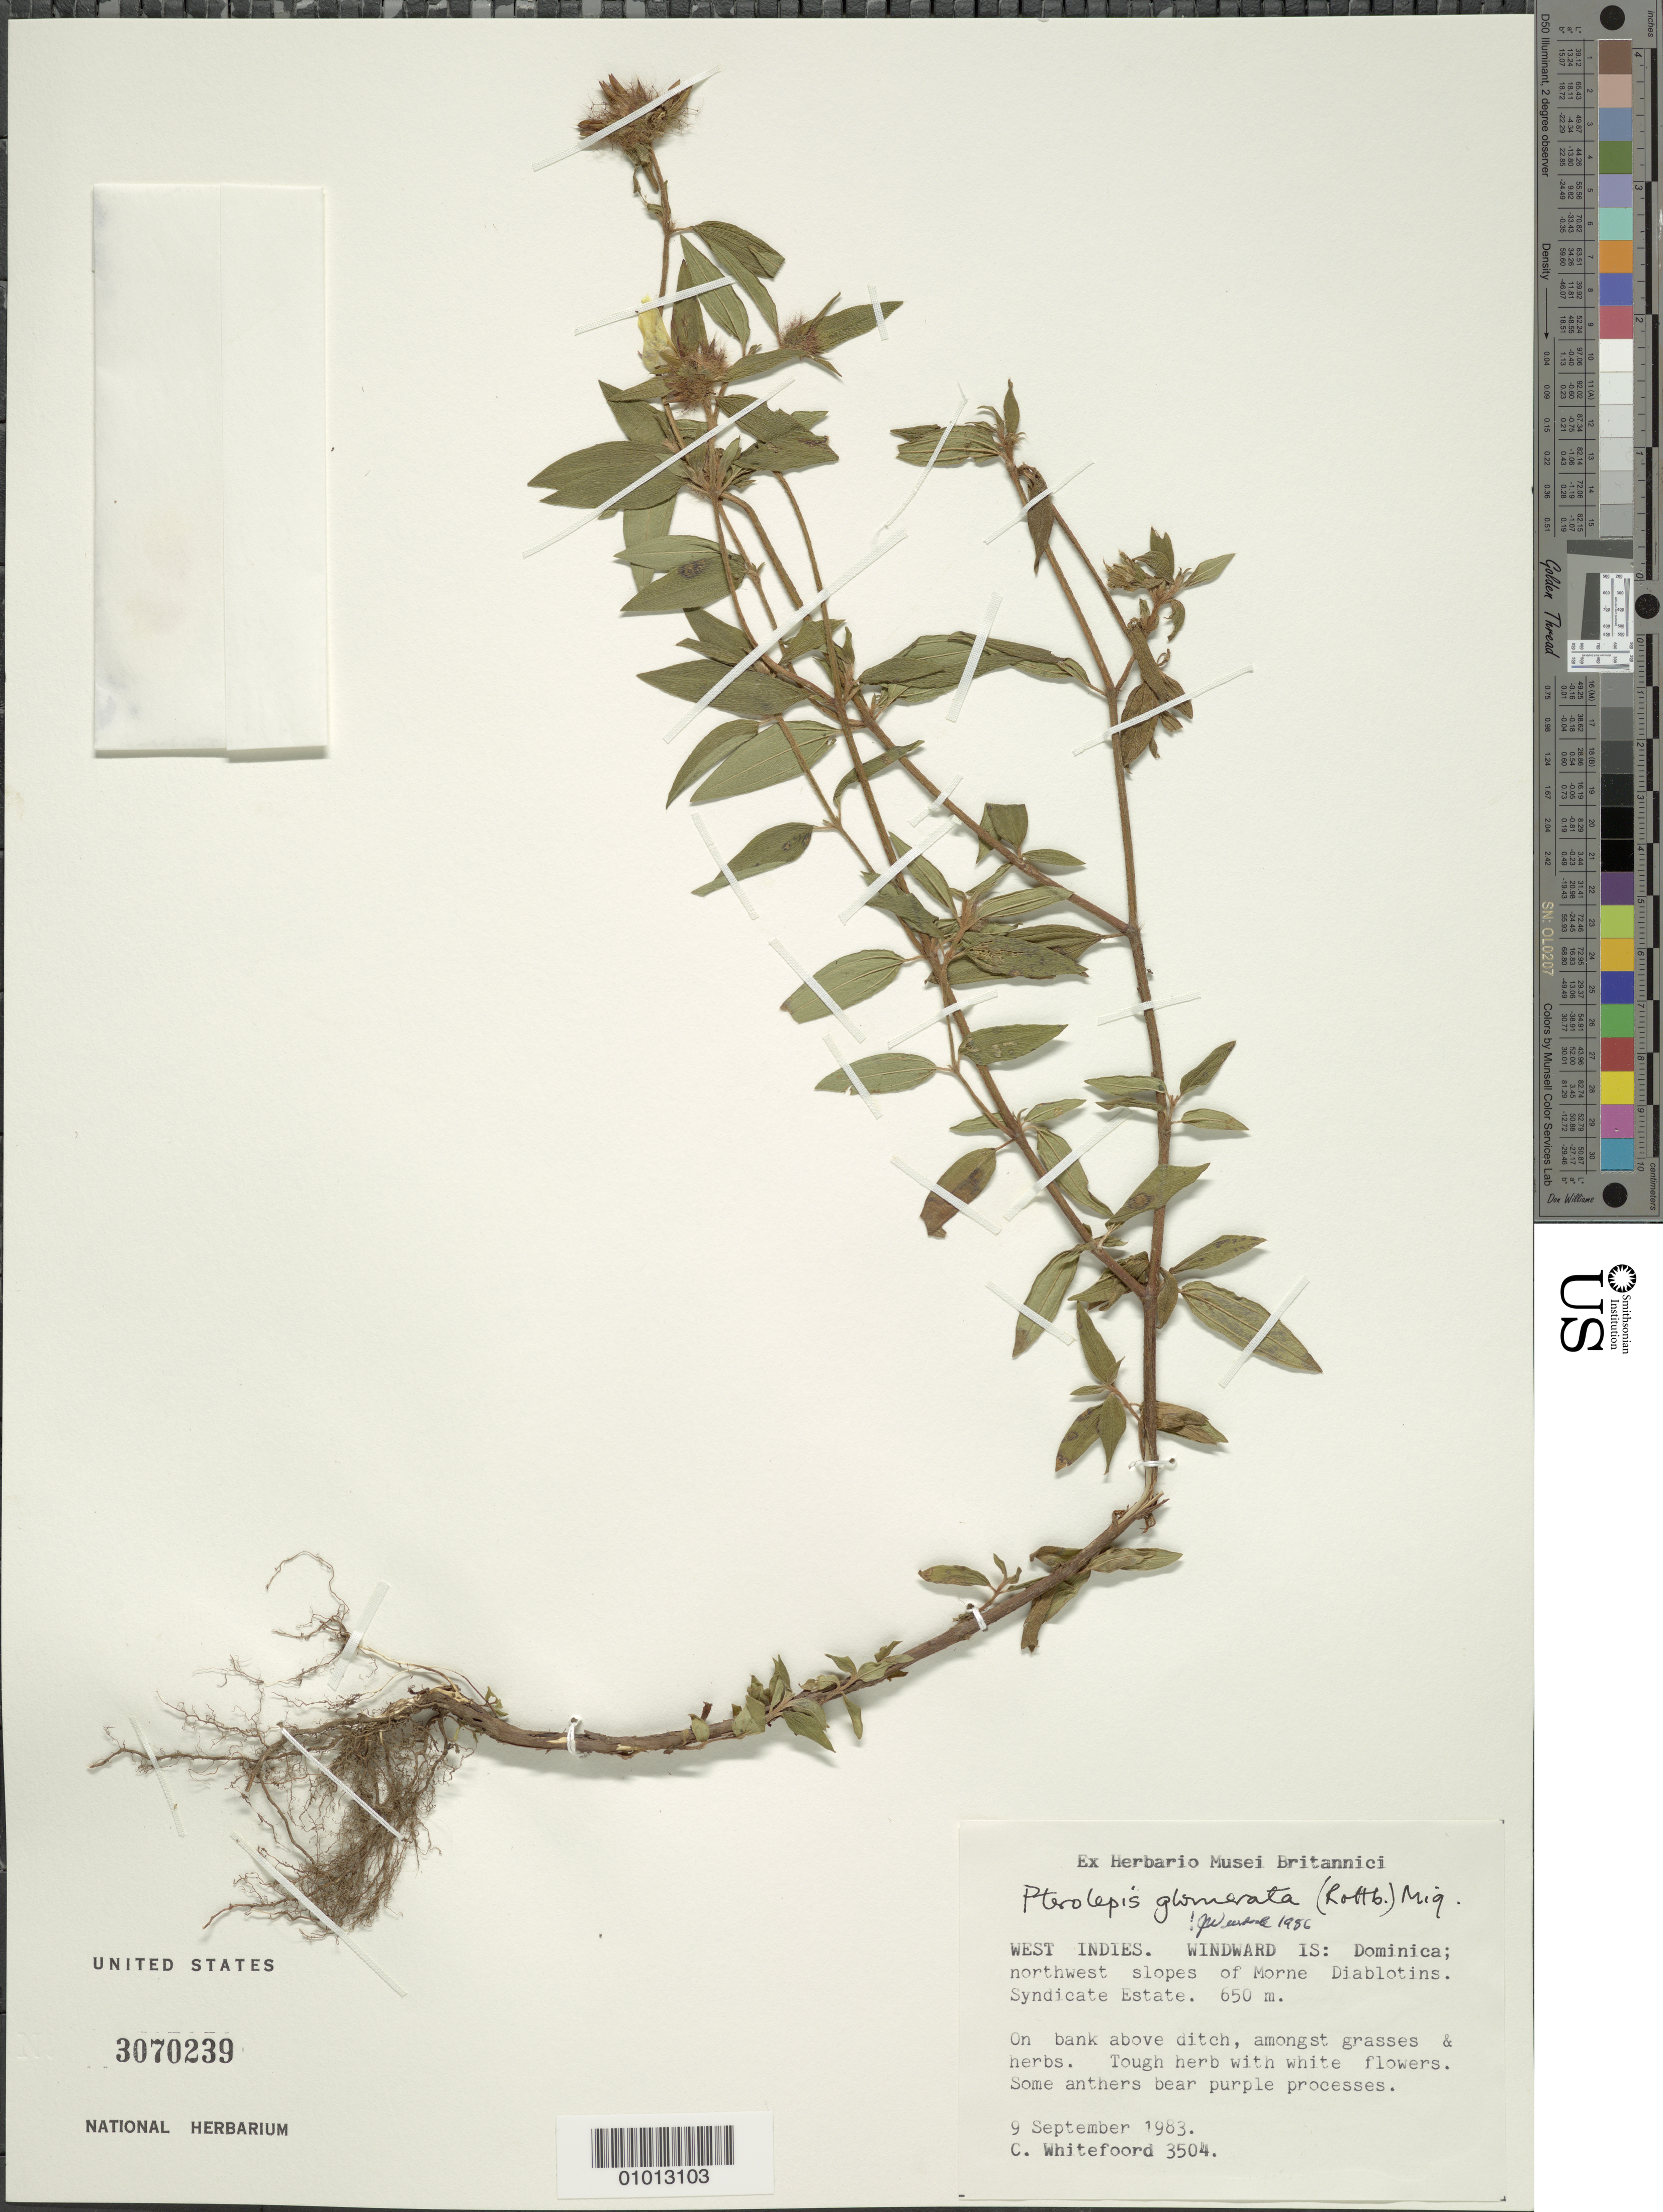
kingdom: Plantae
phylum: Tracheophyta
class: Magnoliopsida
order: Myrtales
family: Melastomataceae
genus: Pterolepis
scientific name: Pterolepis glomerata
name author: (Rottb.) Miq.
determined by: Wurdack, John J., (US), US (UNITED STATES)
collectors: C. Whitefoord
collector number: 3504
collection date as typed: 09 Sep 1983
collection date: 1983-09-09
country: Dominica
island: Dominica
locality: Northwest slopes of Morne Diablotins, Syndicate Estate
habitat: On bank above ditch, amongst grasses and herbs.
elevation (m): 650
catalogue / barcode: US 3070239